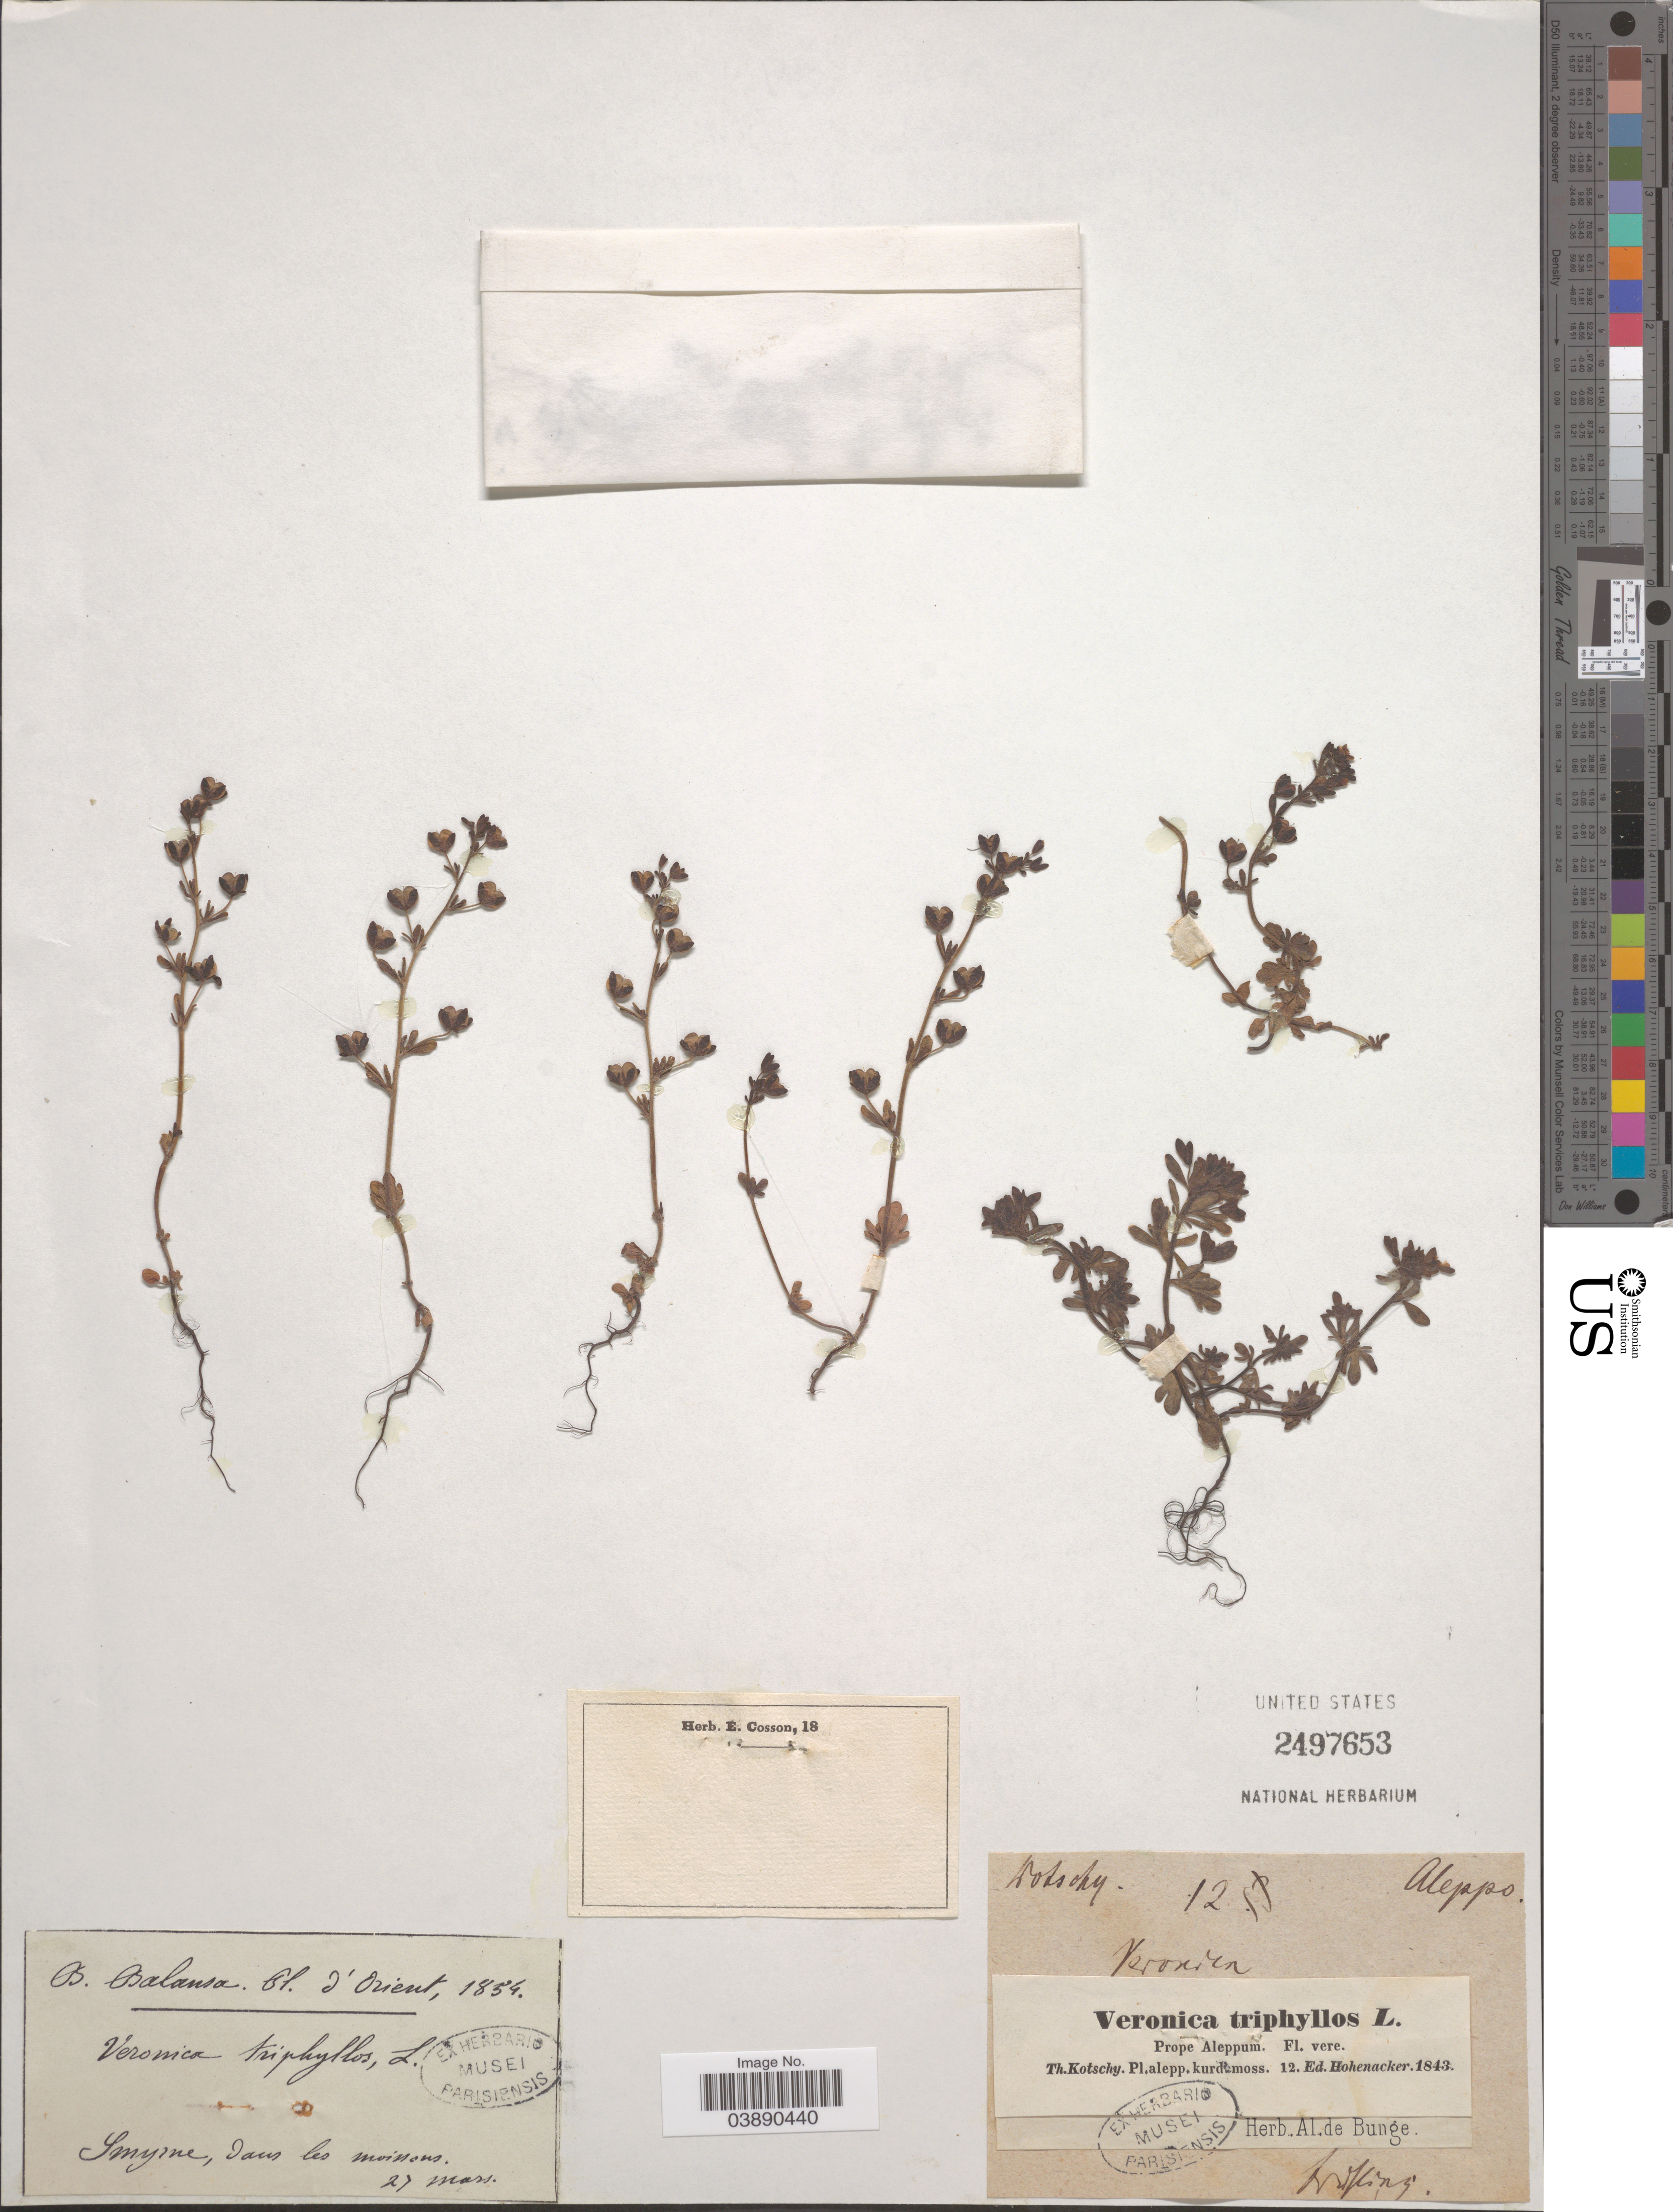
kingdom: Plantae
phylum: Tracheophyta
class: Magnoliopsida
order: Lamiales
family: Plantaginaceae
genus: Veronica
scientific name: Veronica triphyllos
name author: L.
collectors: K. G. Kotschy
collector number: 12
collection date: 1843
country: Syria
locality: Prope Aleppum. Alepp. Kurd [illegible text]moss.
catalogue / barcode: US 2497653-2